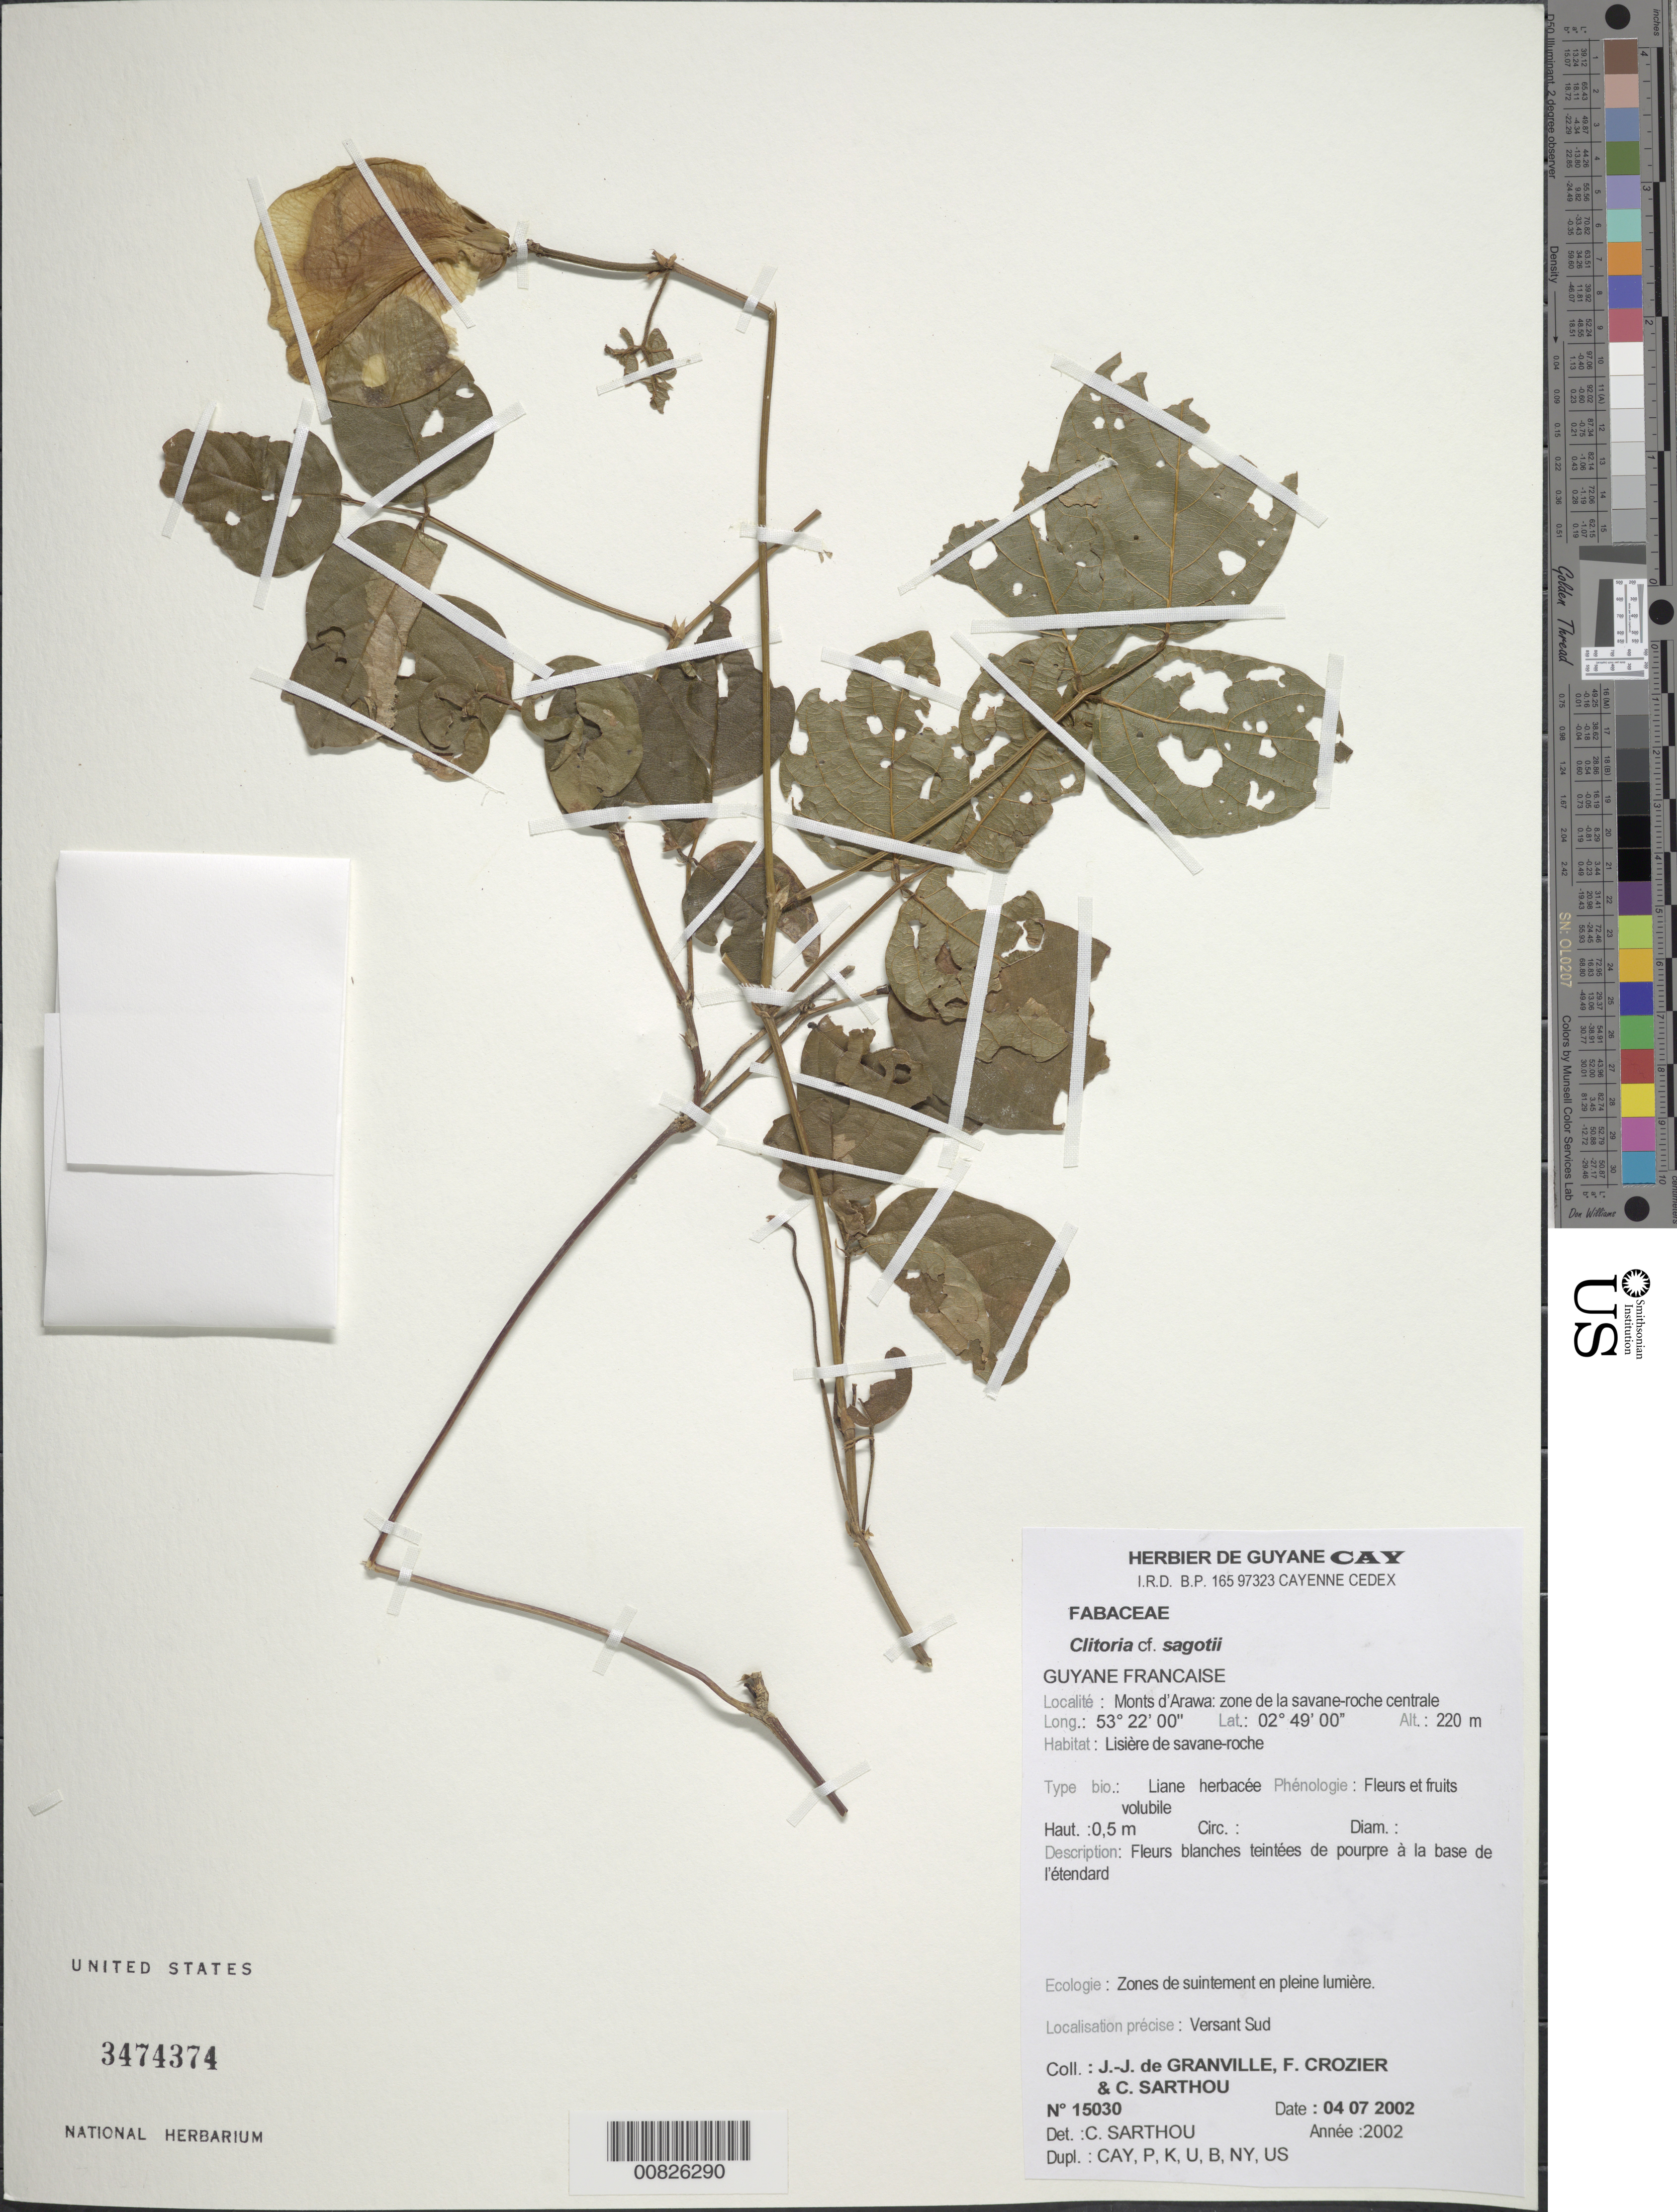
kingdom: Plantae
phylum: Tracheophyta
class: Magnoliopsida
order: Fabales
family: Fabaceae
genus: Clitoria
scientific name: Clitoria sagotii var. sagotii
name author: Fantz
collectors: J.-J. de Granville, F. Crozier & C. Sarthou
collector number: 15030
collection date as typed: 4-Jul-02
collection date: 2002-07-04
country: French Guiana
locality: Monts d'Arawa, zone de la savane-roche centrale, versant Sud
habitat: Lisière de savane-roche; zone de suintemente en pleine lumiere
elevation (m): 220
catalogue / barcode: US 3474374